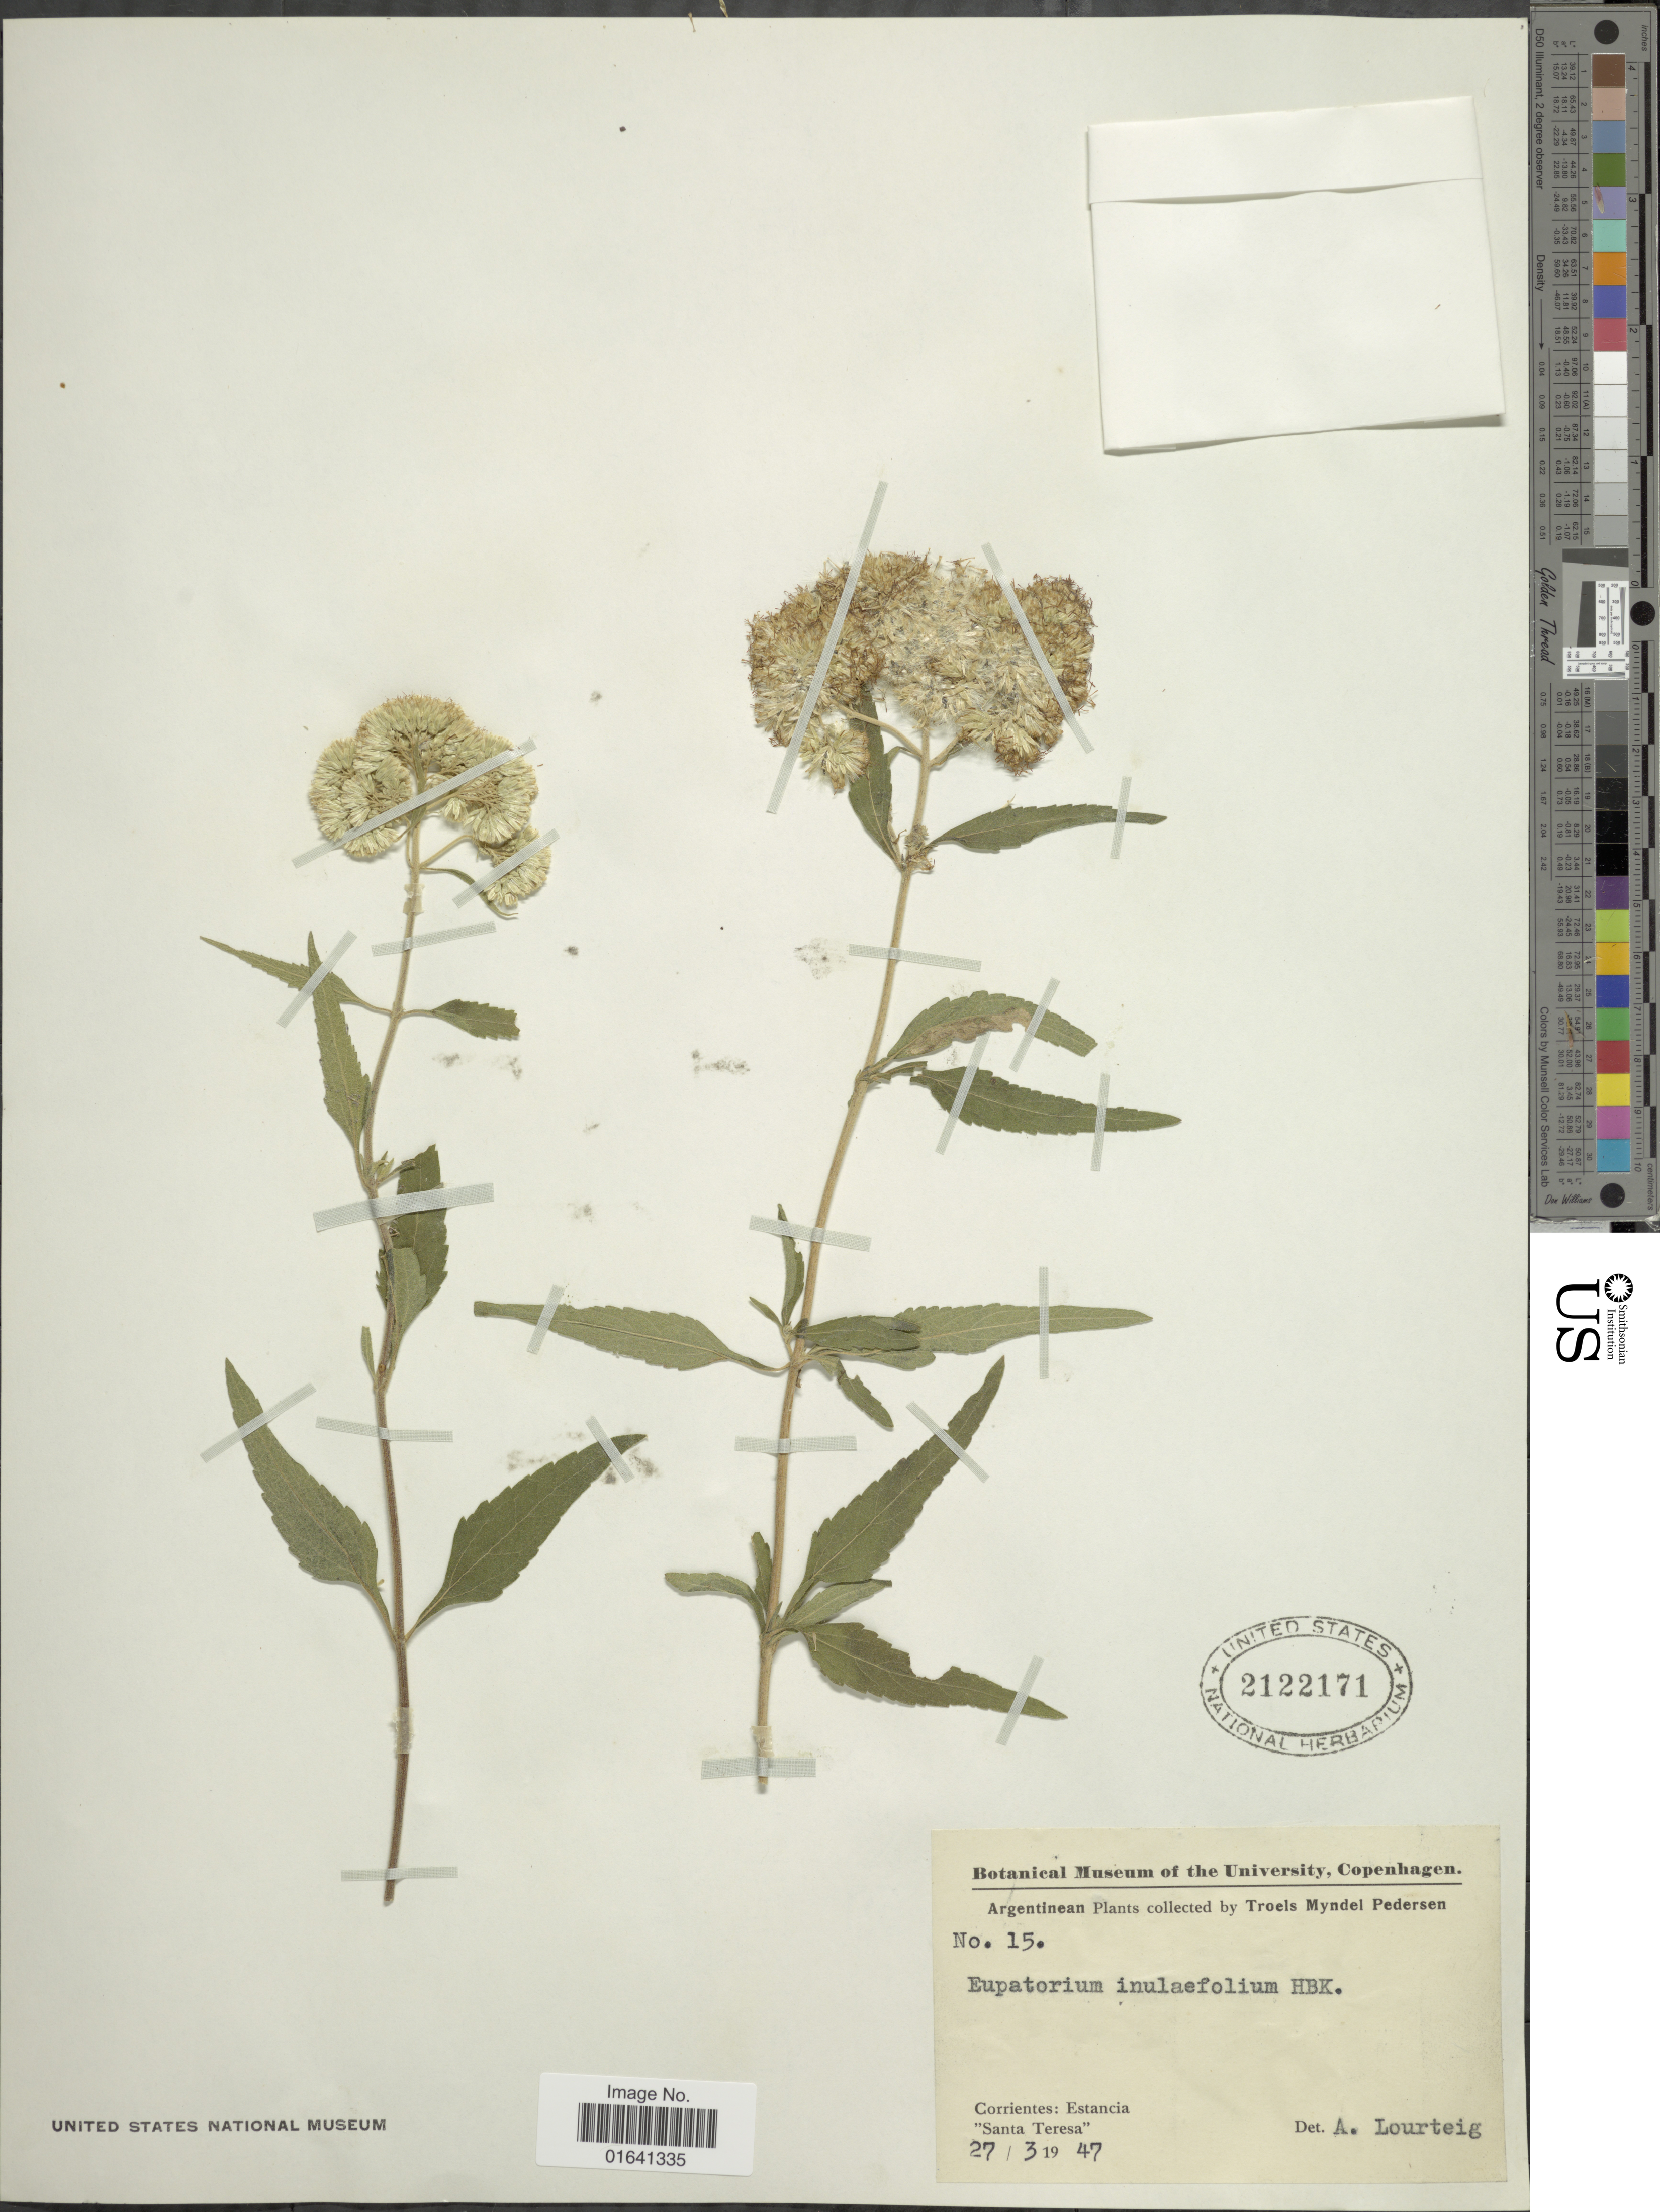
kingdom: Plantae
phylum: Tracheophyta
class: Magnoliopsida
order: Asterales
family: Asteraceae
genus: Austroeupatorium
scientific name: Austroeupatorium inulaefolium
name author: (Kunth) R.M. King & H. Rob.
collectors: T. Pederson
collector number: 15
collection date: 1947-03-27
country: Argentina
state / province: Corrientes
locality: Corrientes: Estancia, "Santa Teresa"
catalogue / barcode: US 2122171